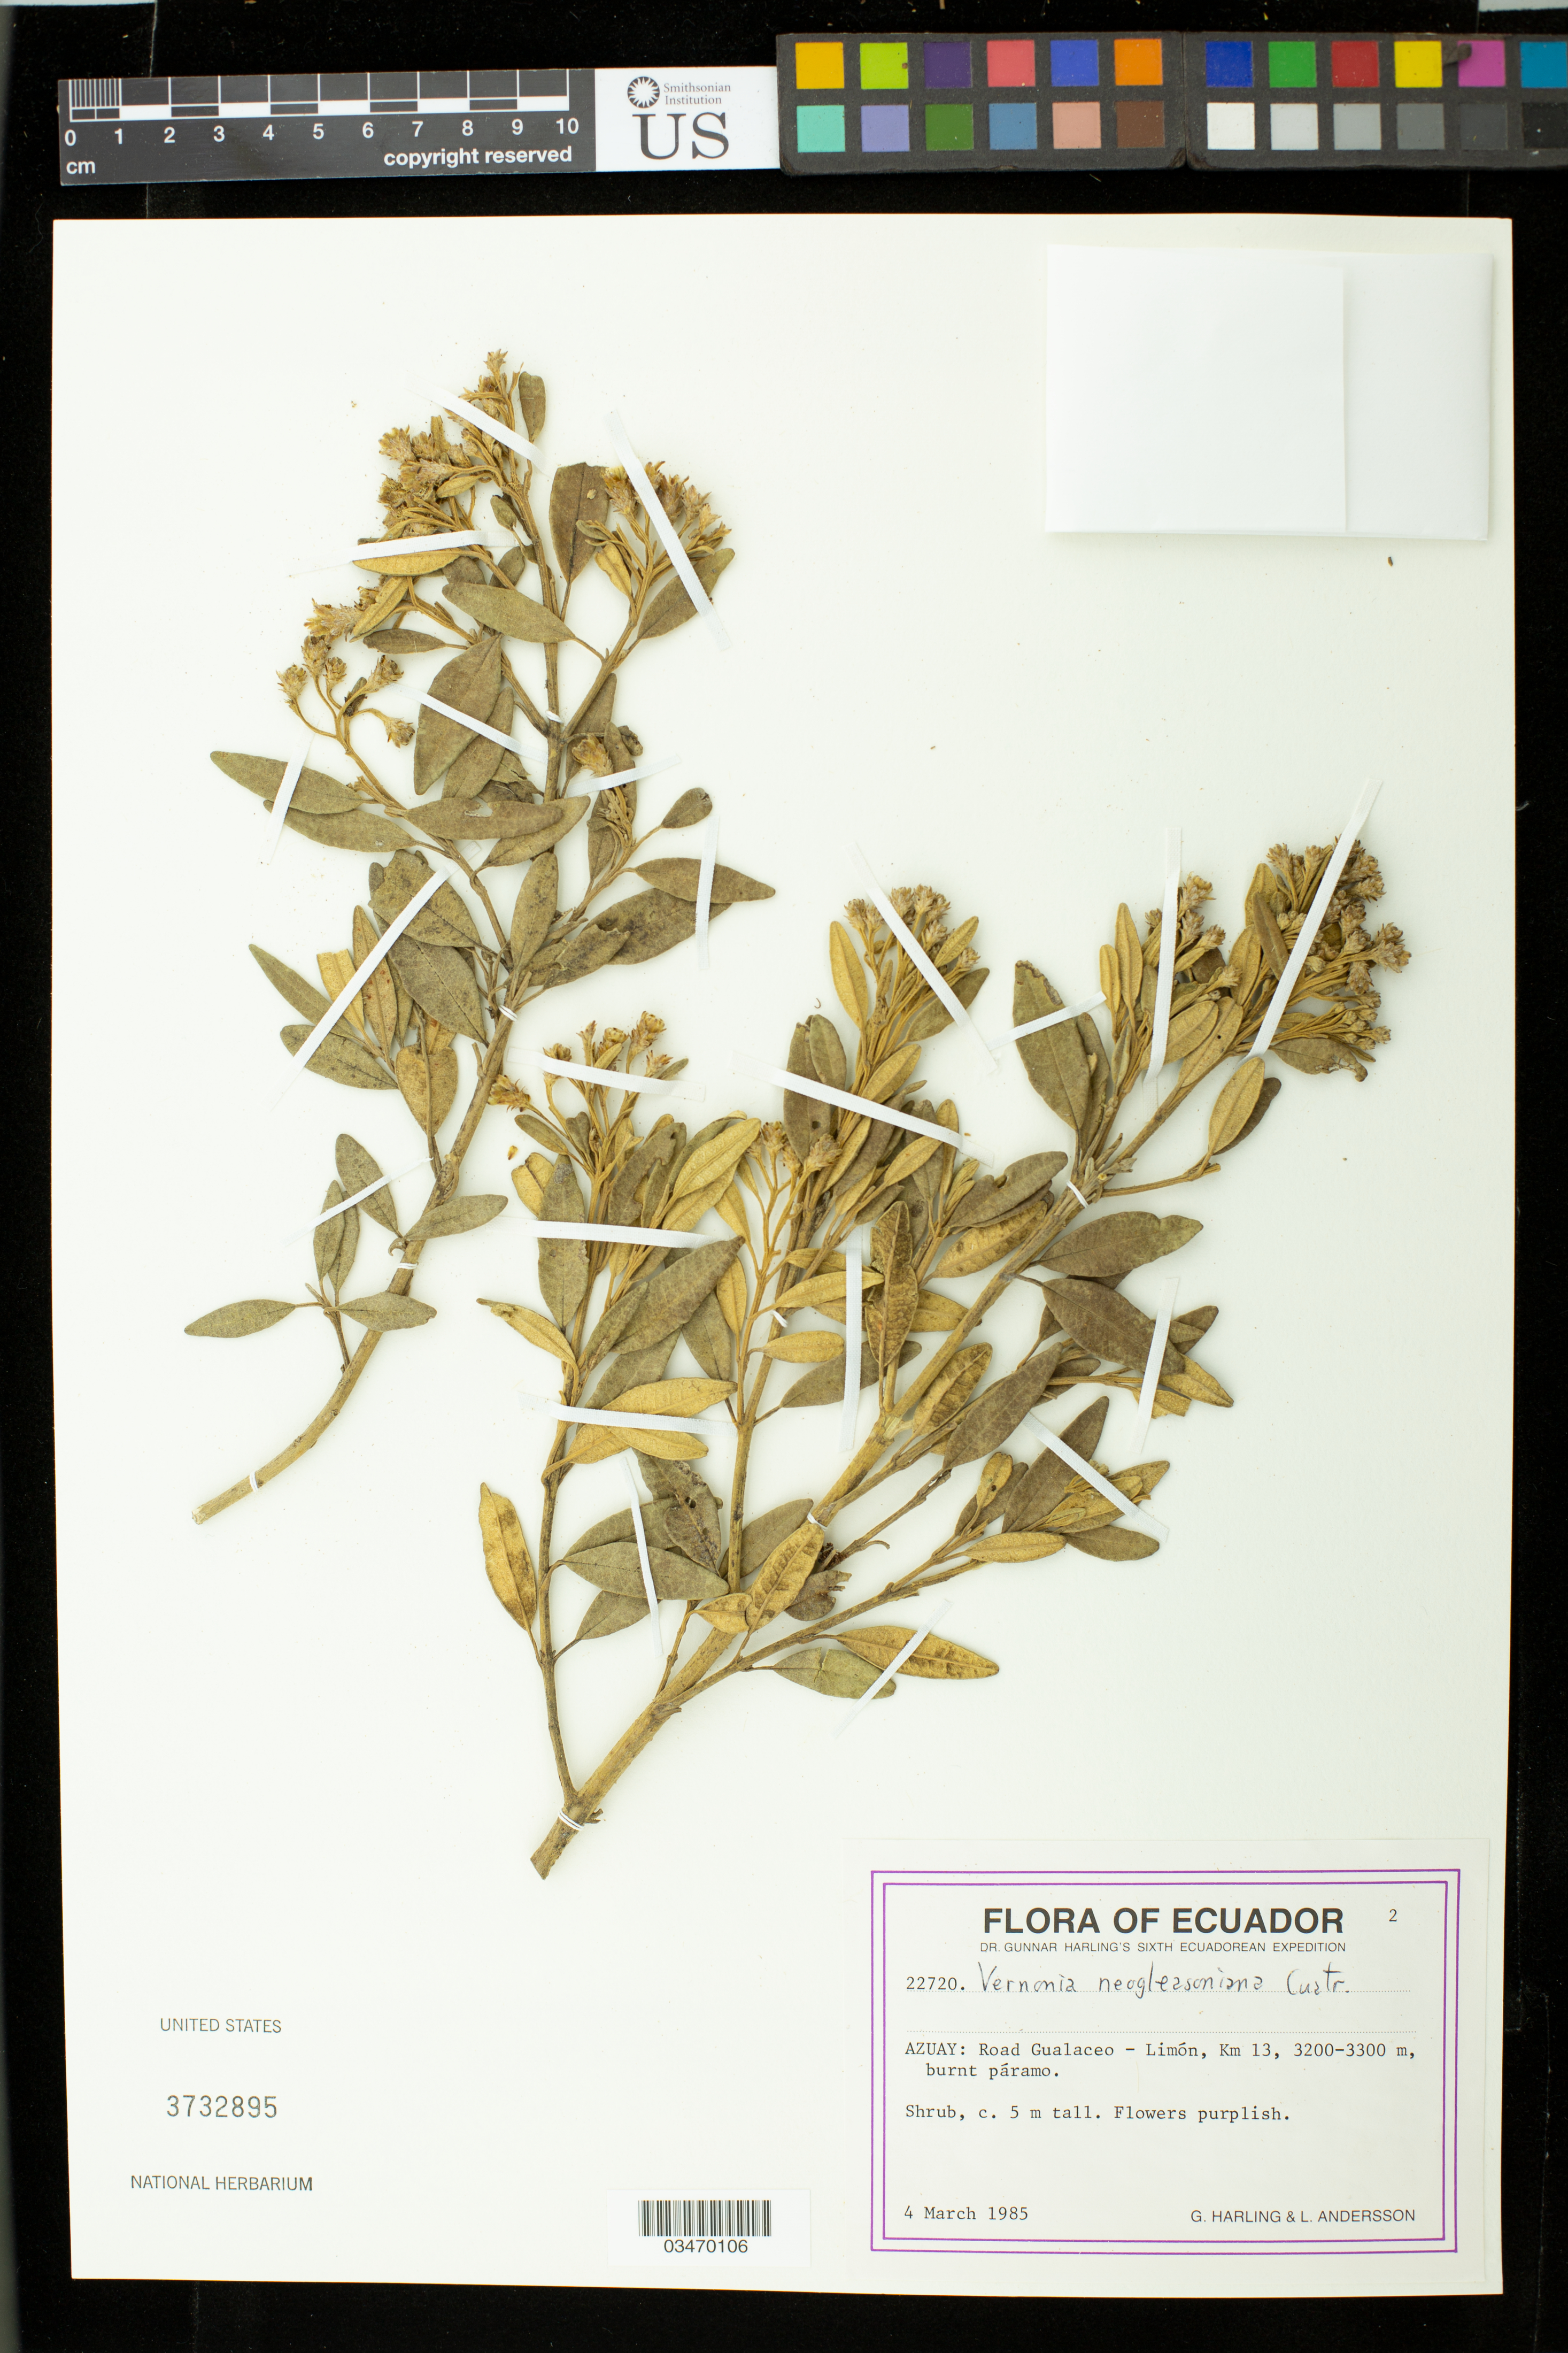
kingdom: Plantae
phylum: Tracheophyta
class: Magnoliopsida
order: Asterales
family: Asteraceae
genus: Joseanthus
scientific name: Joseanthus cuatrecasasii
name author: H. Rob.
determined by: Ávila C., Fabio Andrés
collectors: G. Harling & L. Anderson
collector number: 22720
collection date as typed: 4 March 1985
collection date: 1985-03-04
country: Ecuador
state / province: Azuay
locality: Road Gualaceo-Limon, km 13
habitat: Burnt paramo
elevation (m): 3200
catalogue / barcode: US 3732895